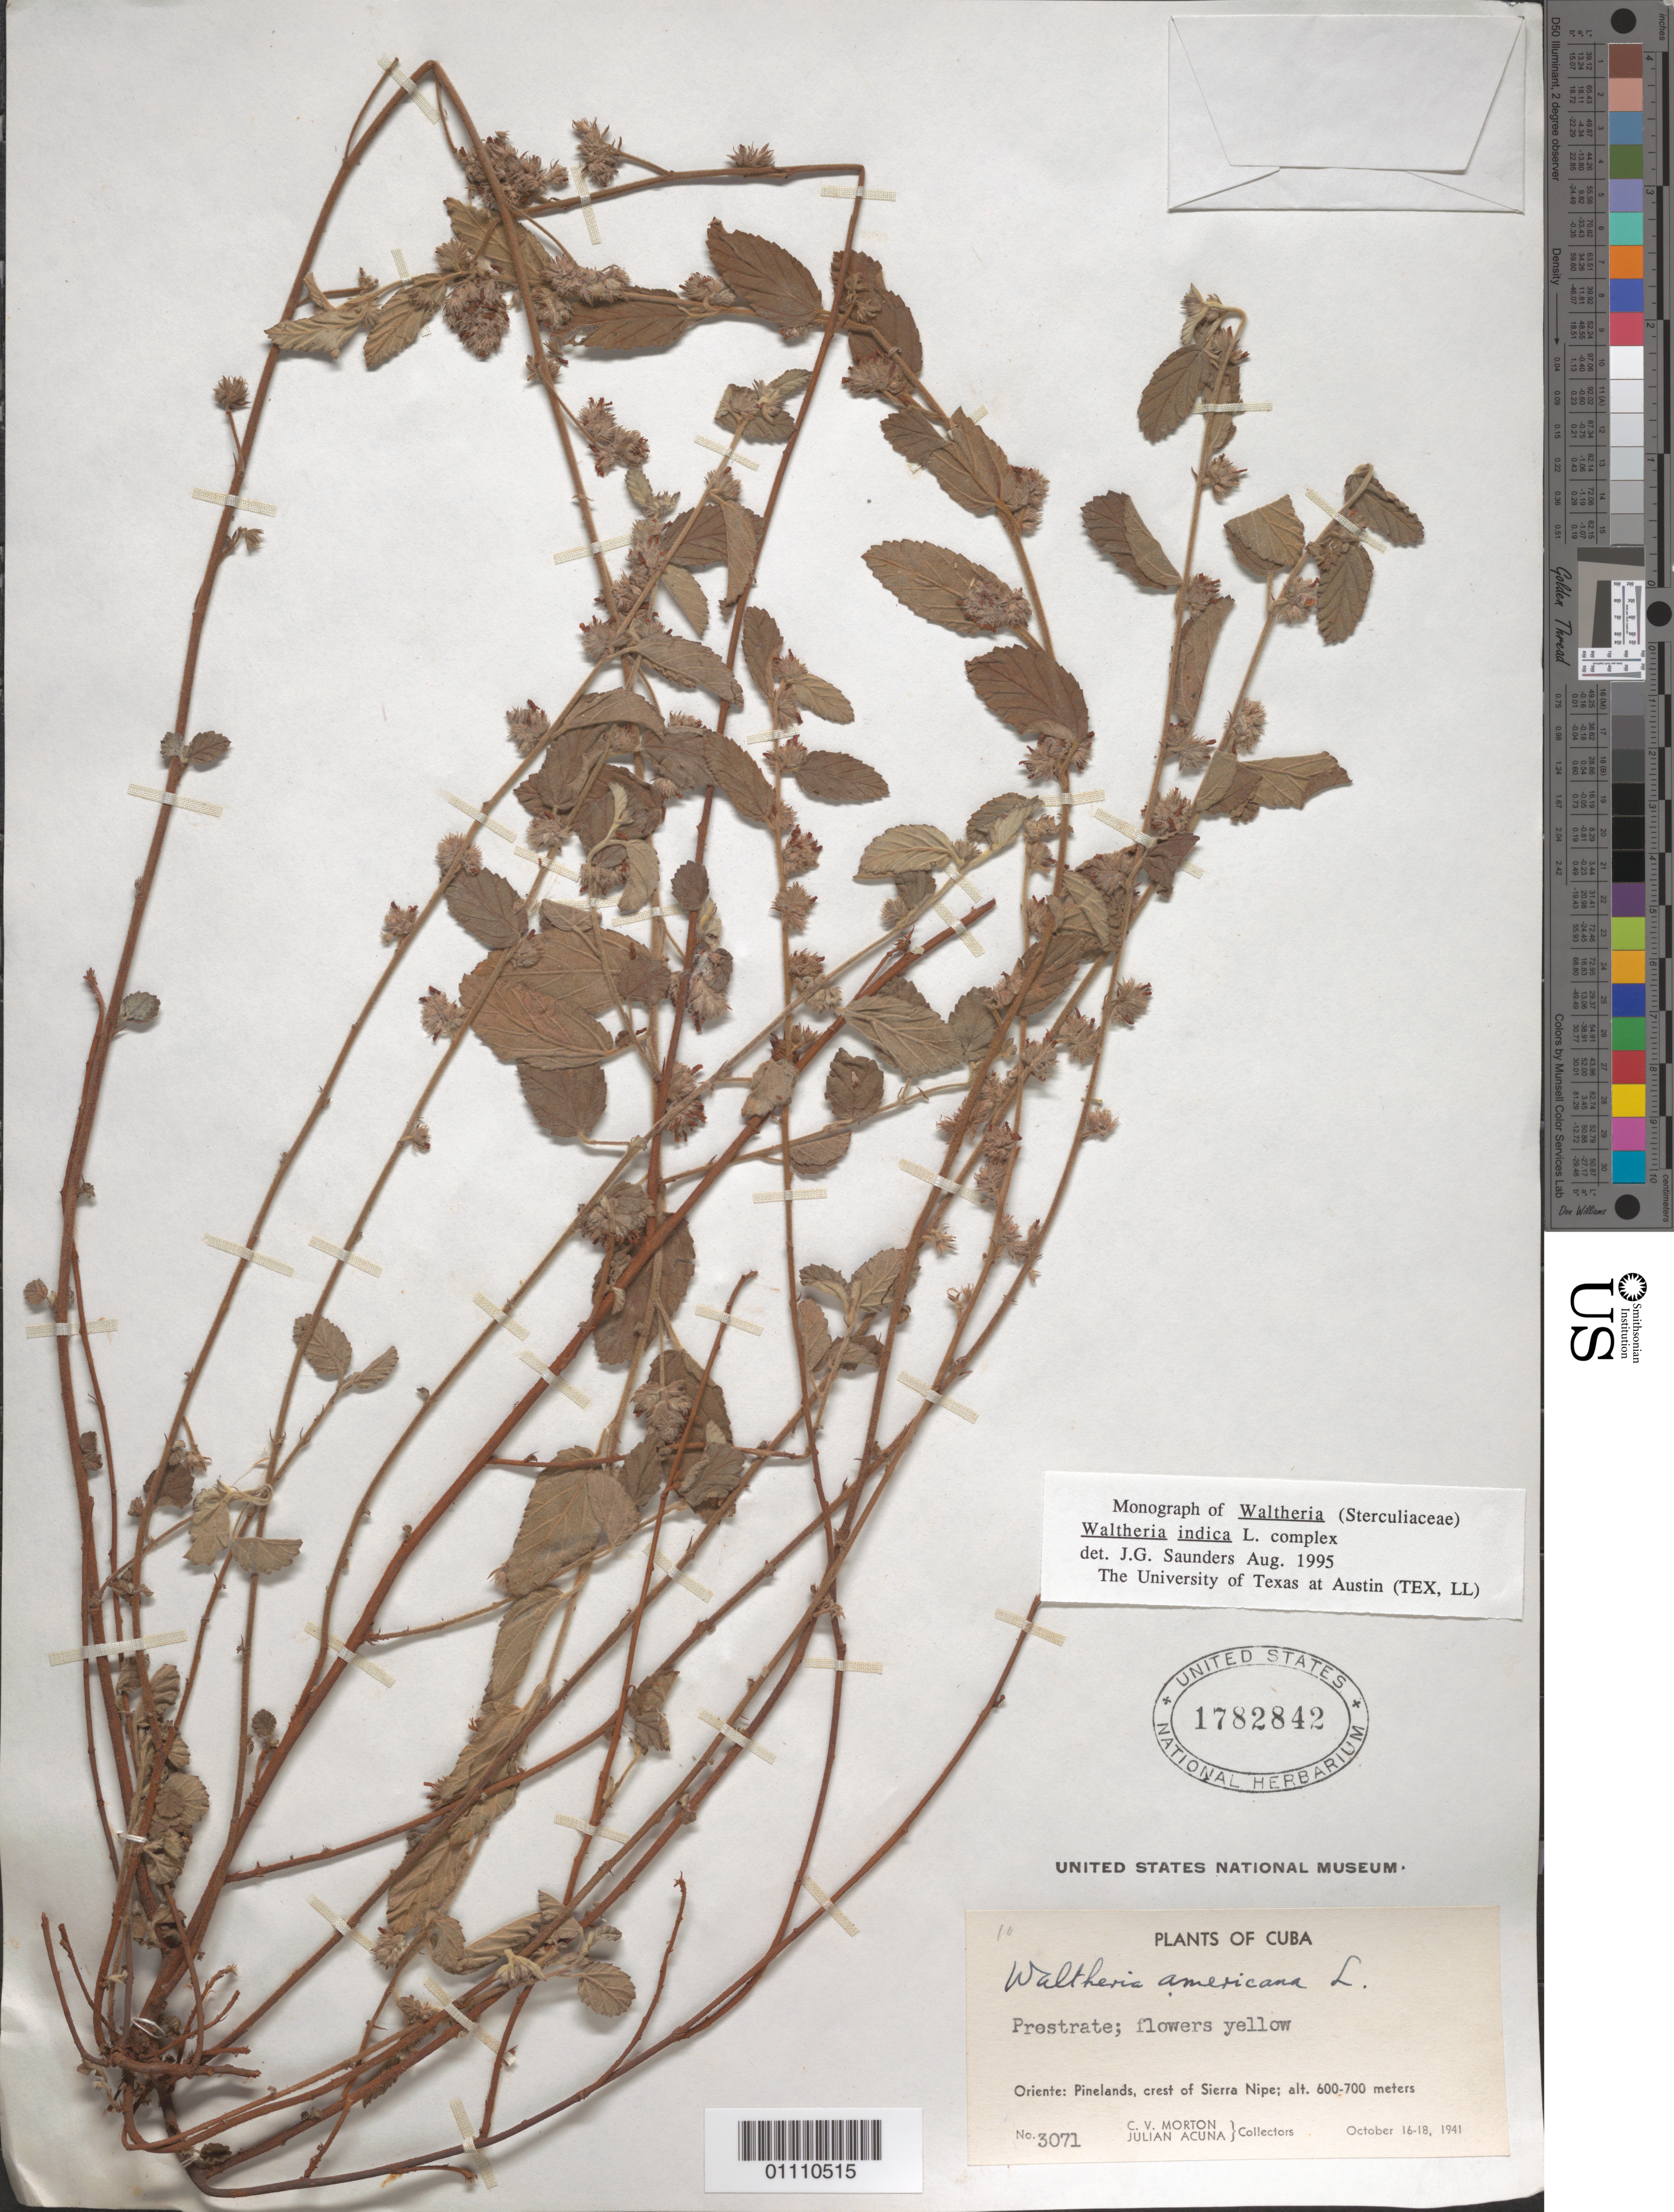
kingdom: Plantae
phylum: Tracheophyta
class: Magnoliopsida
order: Malvales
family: Malvaceae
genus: Waltheria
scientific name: Waltheria indica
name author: L.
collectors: C. V. Morton & J. Acuña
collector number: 3071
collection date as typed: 16 Oct 1941 to 18 Oct 1941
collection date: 1941-10-16/1941-10-18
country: Cuba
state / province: Holguín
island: Cuba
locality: Pinelands, crest of Sierra Nipe, Oriente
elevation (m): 600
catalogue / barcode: US 1782842